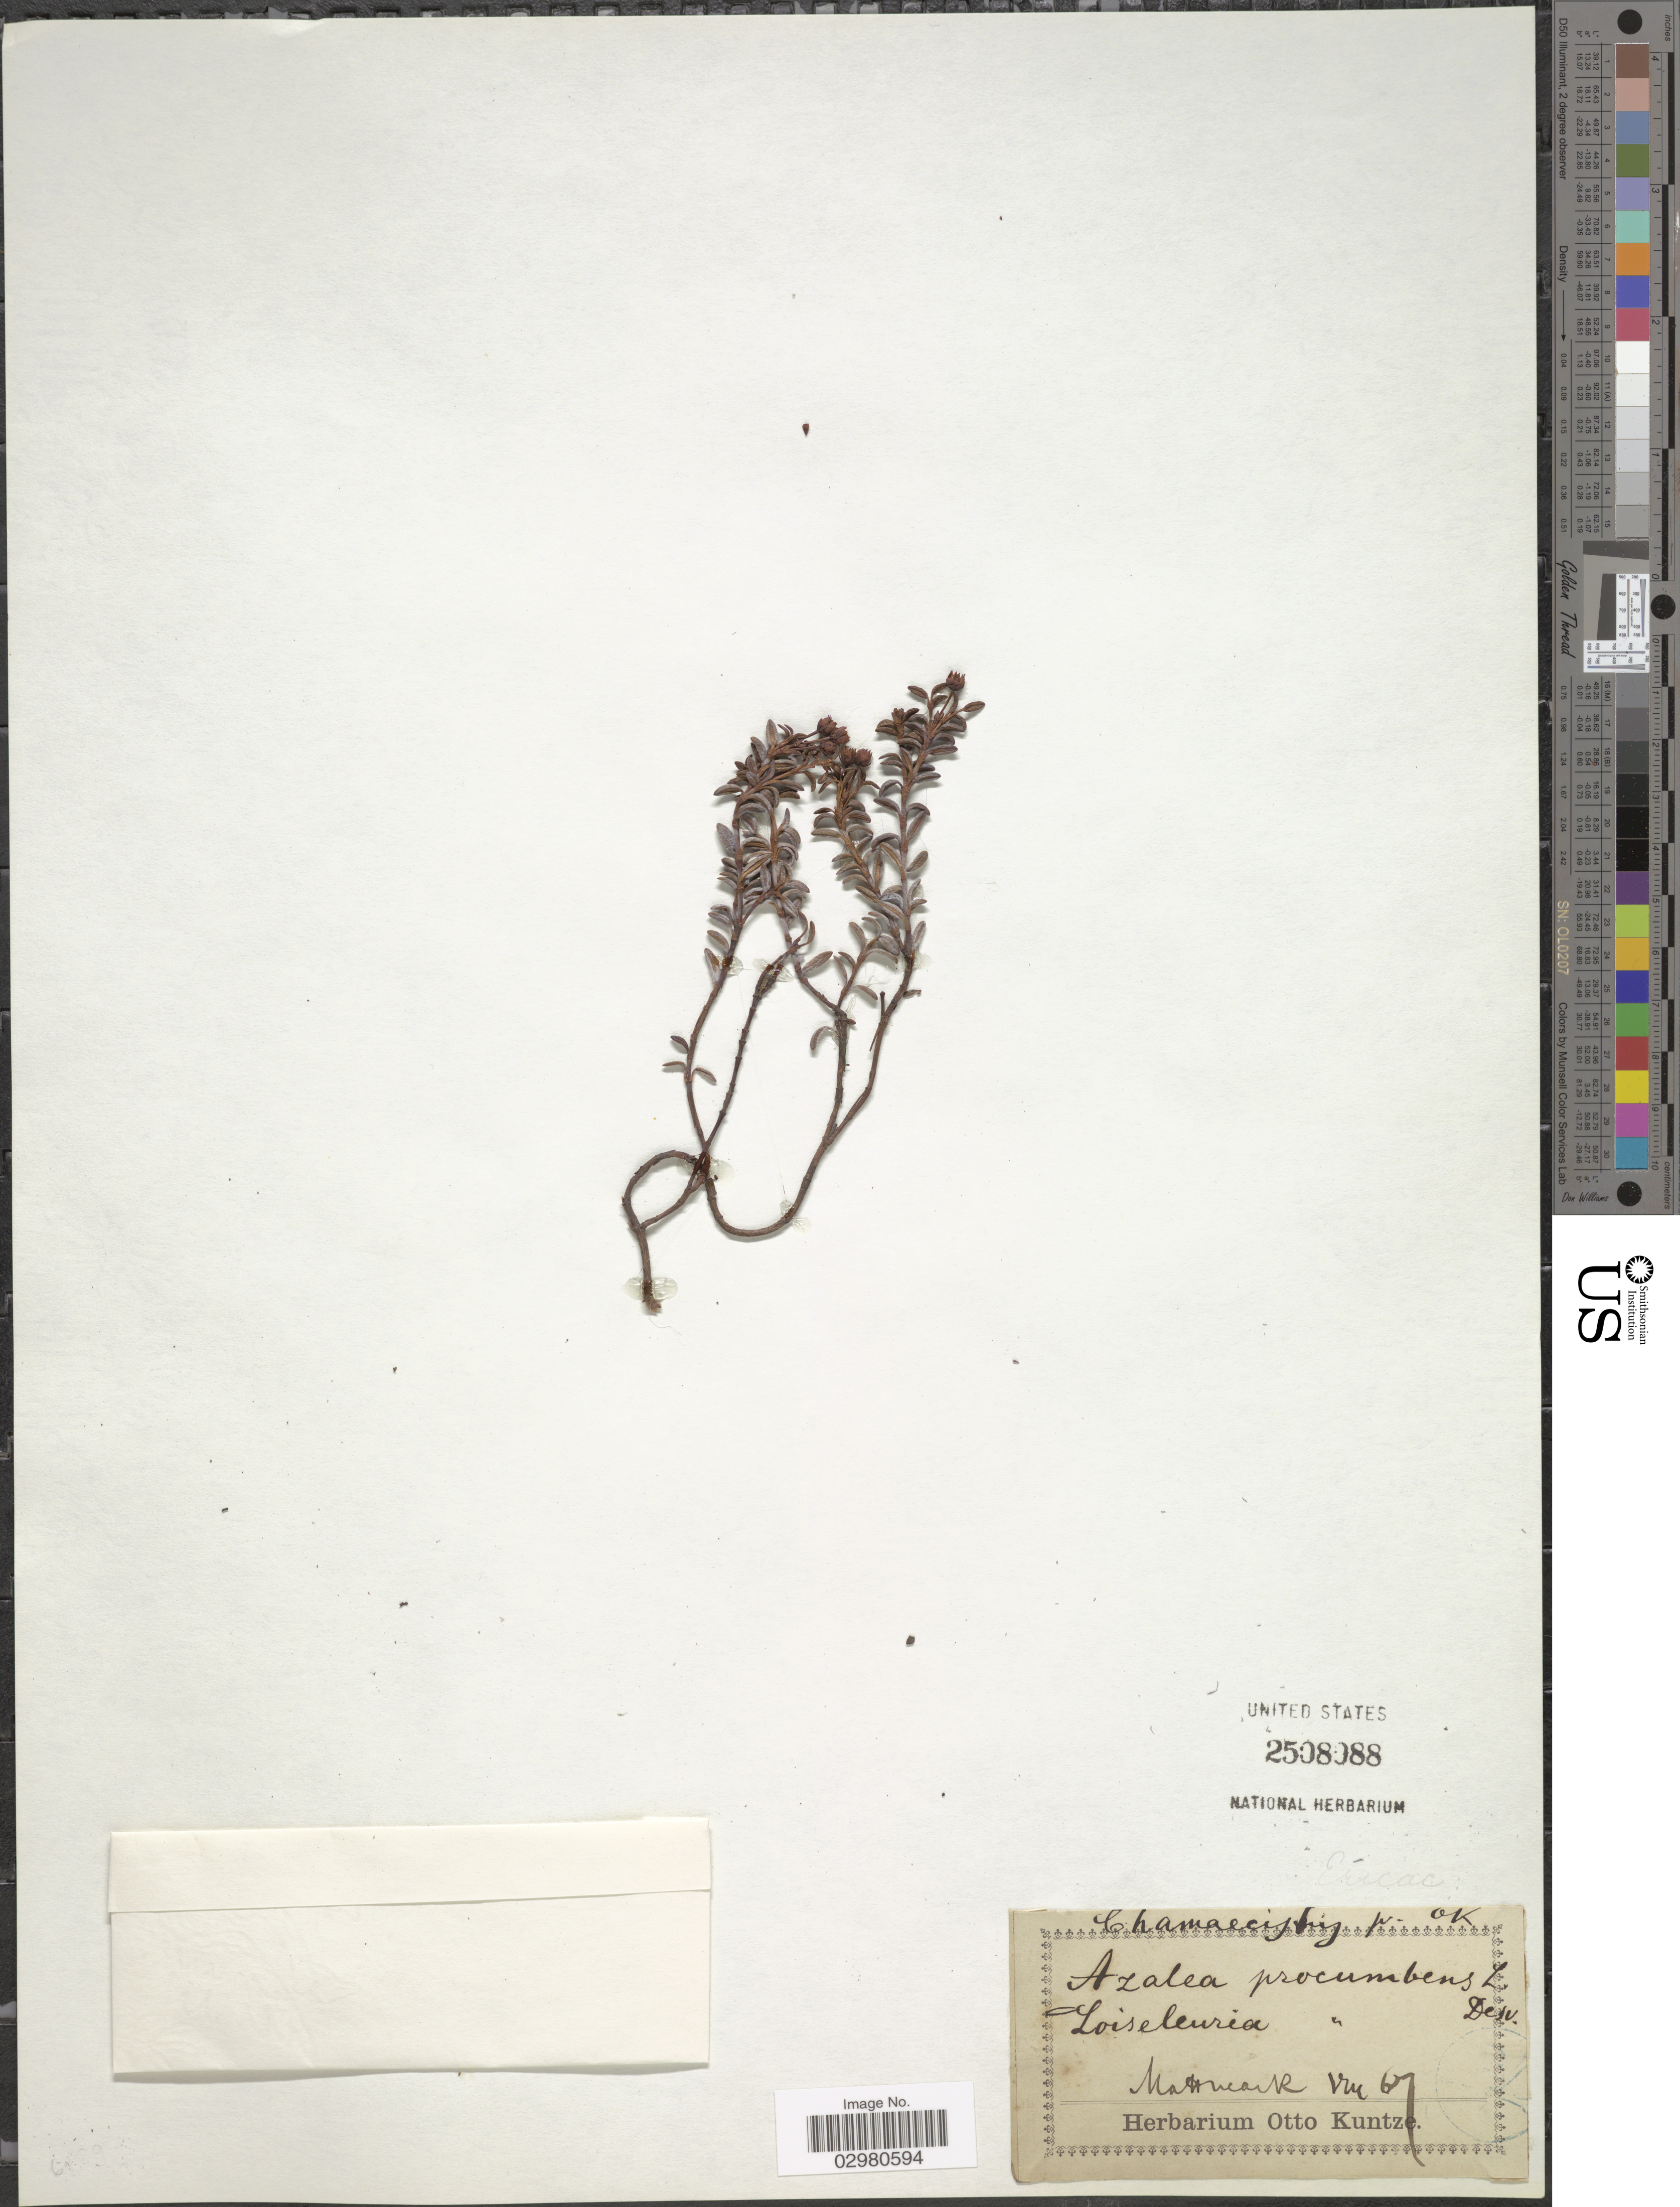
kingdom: Plantae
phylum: Tracheophyta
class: Magnoliopsida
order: Ericales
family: Ericaceae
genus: Loiseleuria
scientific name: Loiseleuria procumbens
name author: (L.) Desv.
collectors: ex herb. Otto Kuntze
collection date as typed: Transcribed d/m/y: /8/67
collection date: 1867-08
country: Switzerland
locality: Mattmark.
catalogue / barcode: US 2508088